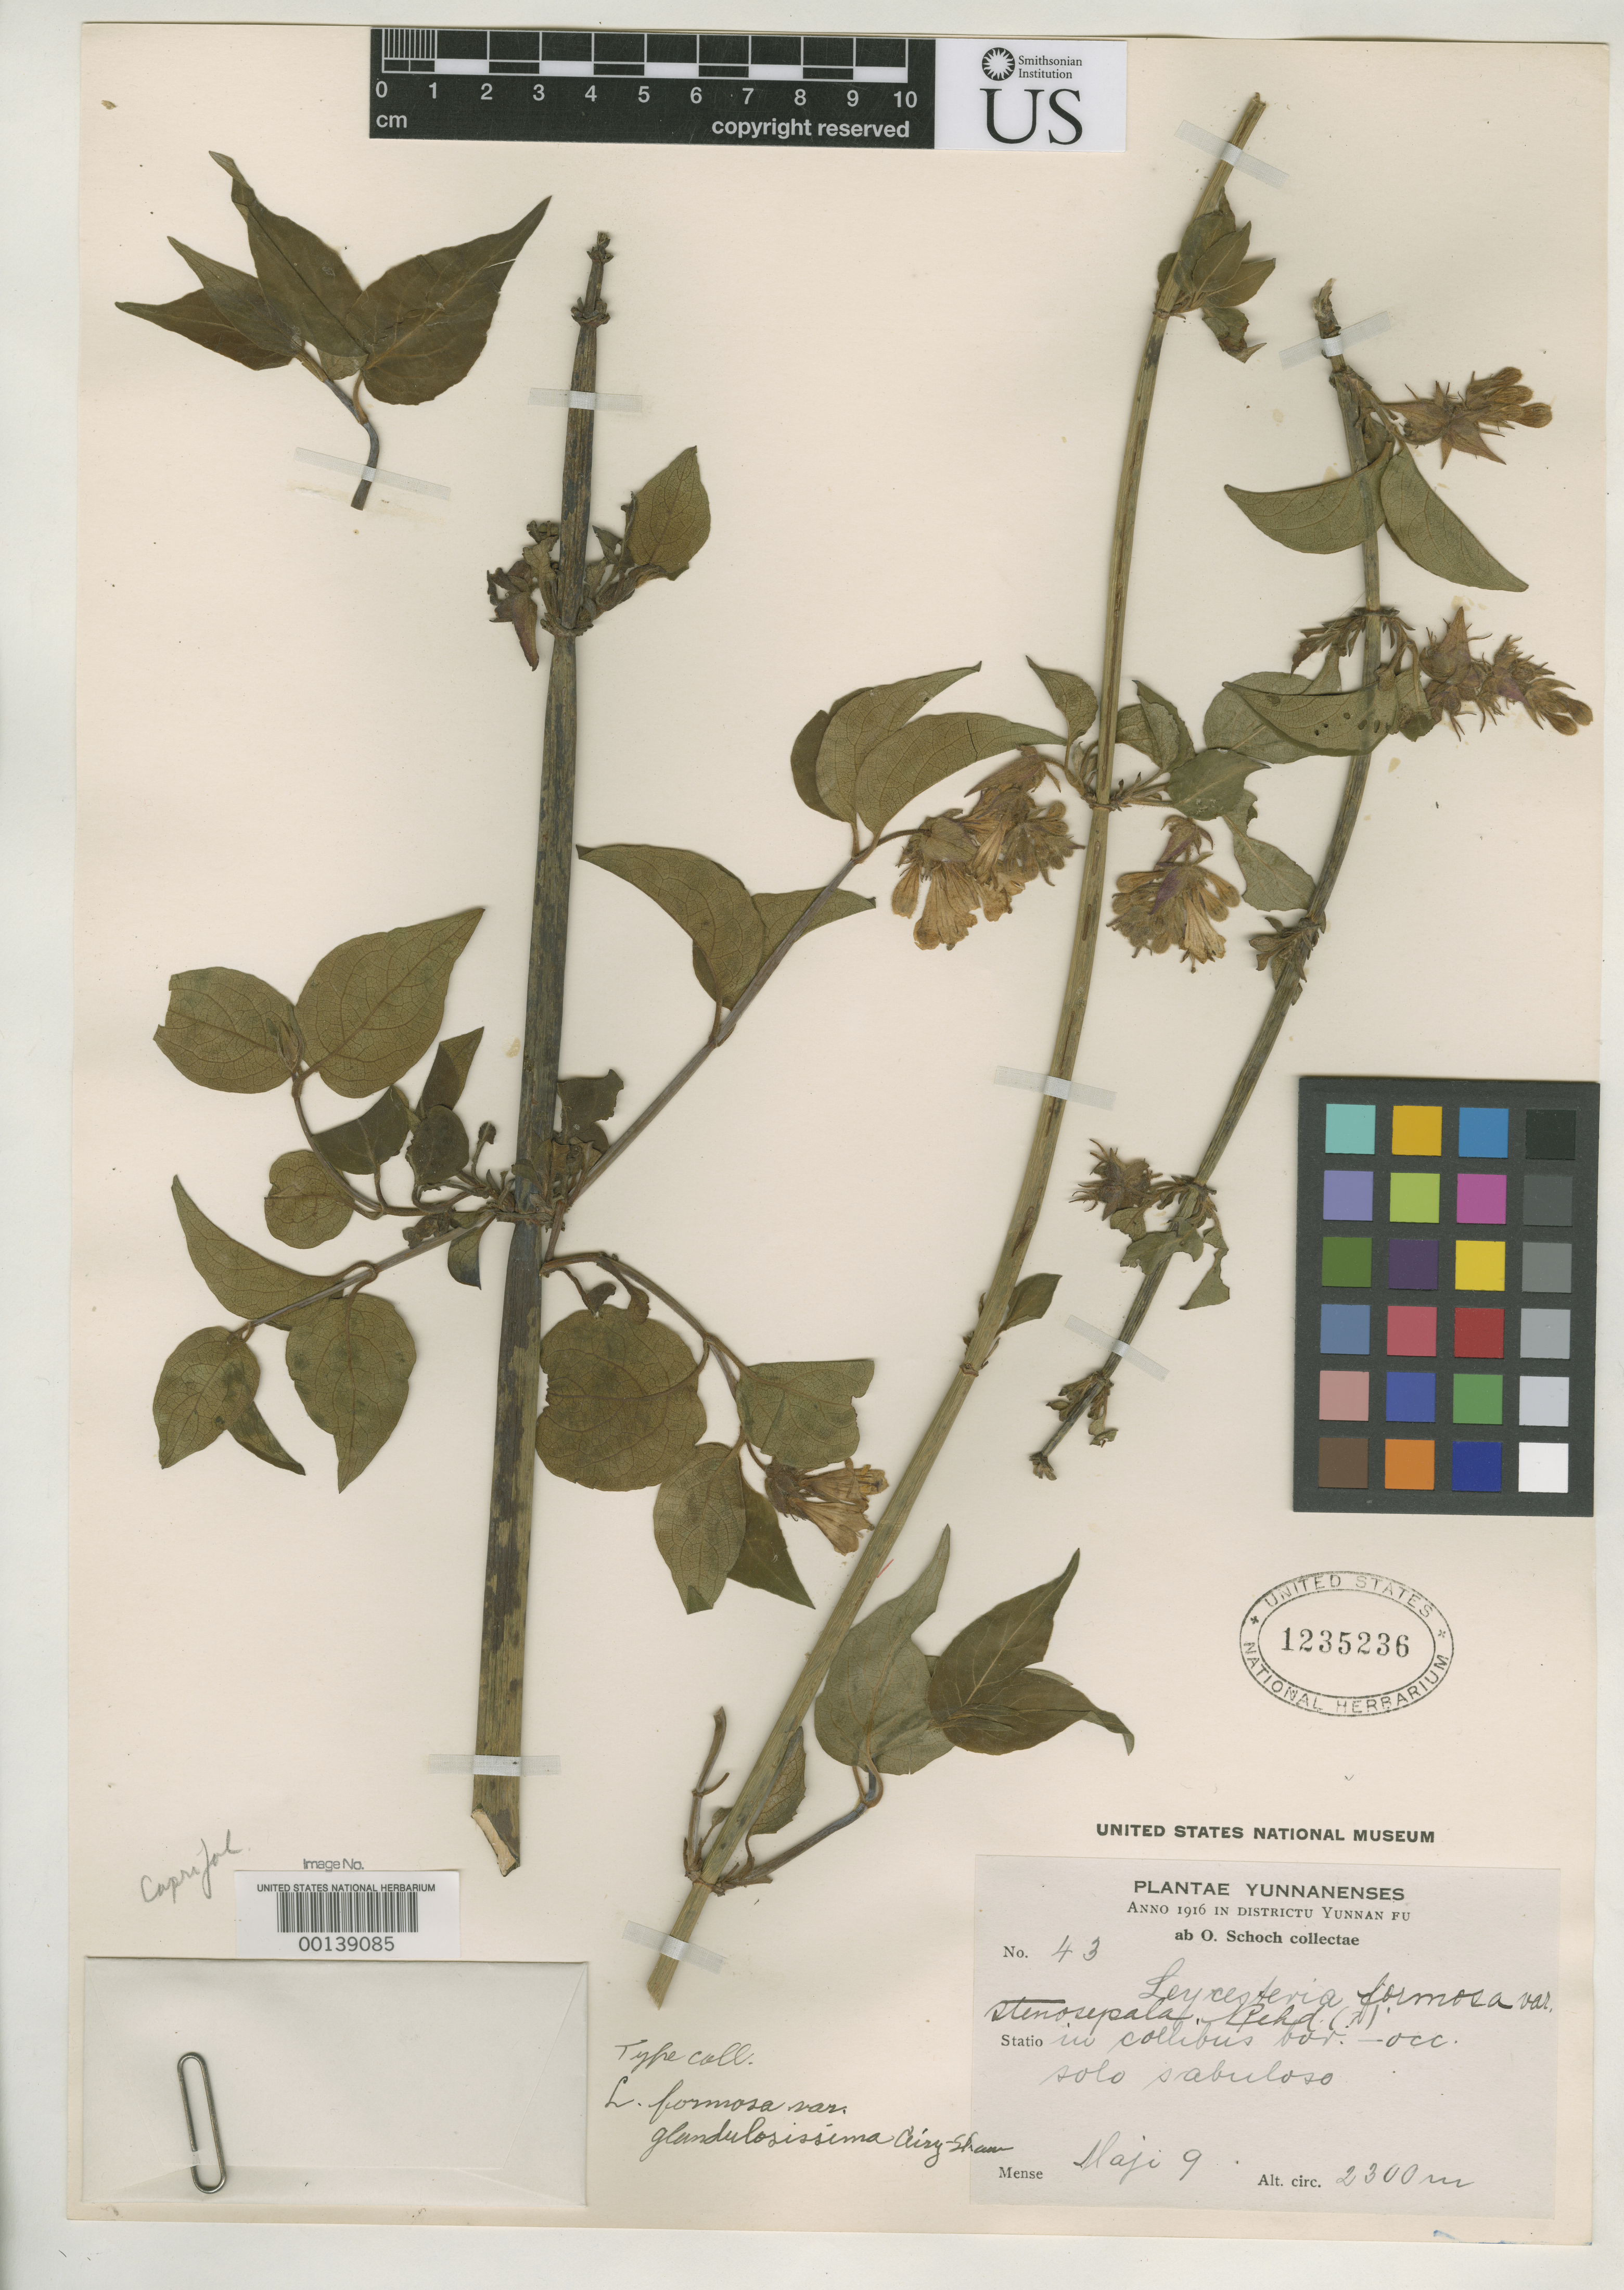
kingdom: Plantae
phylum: Tracheophyta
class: Magnoliopsida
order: Dipsacales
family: Caprifoliaceae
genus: Leycesteria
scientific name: Leycesteria formosa var. glangulosissima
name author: Airy Shaw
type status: Isotype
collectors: O. Schoch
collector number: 43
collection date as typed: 09 May 1916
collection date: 1916-05-09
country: China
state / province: Yunnan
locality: Yunnan-fu.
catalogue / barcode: US 1235236